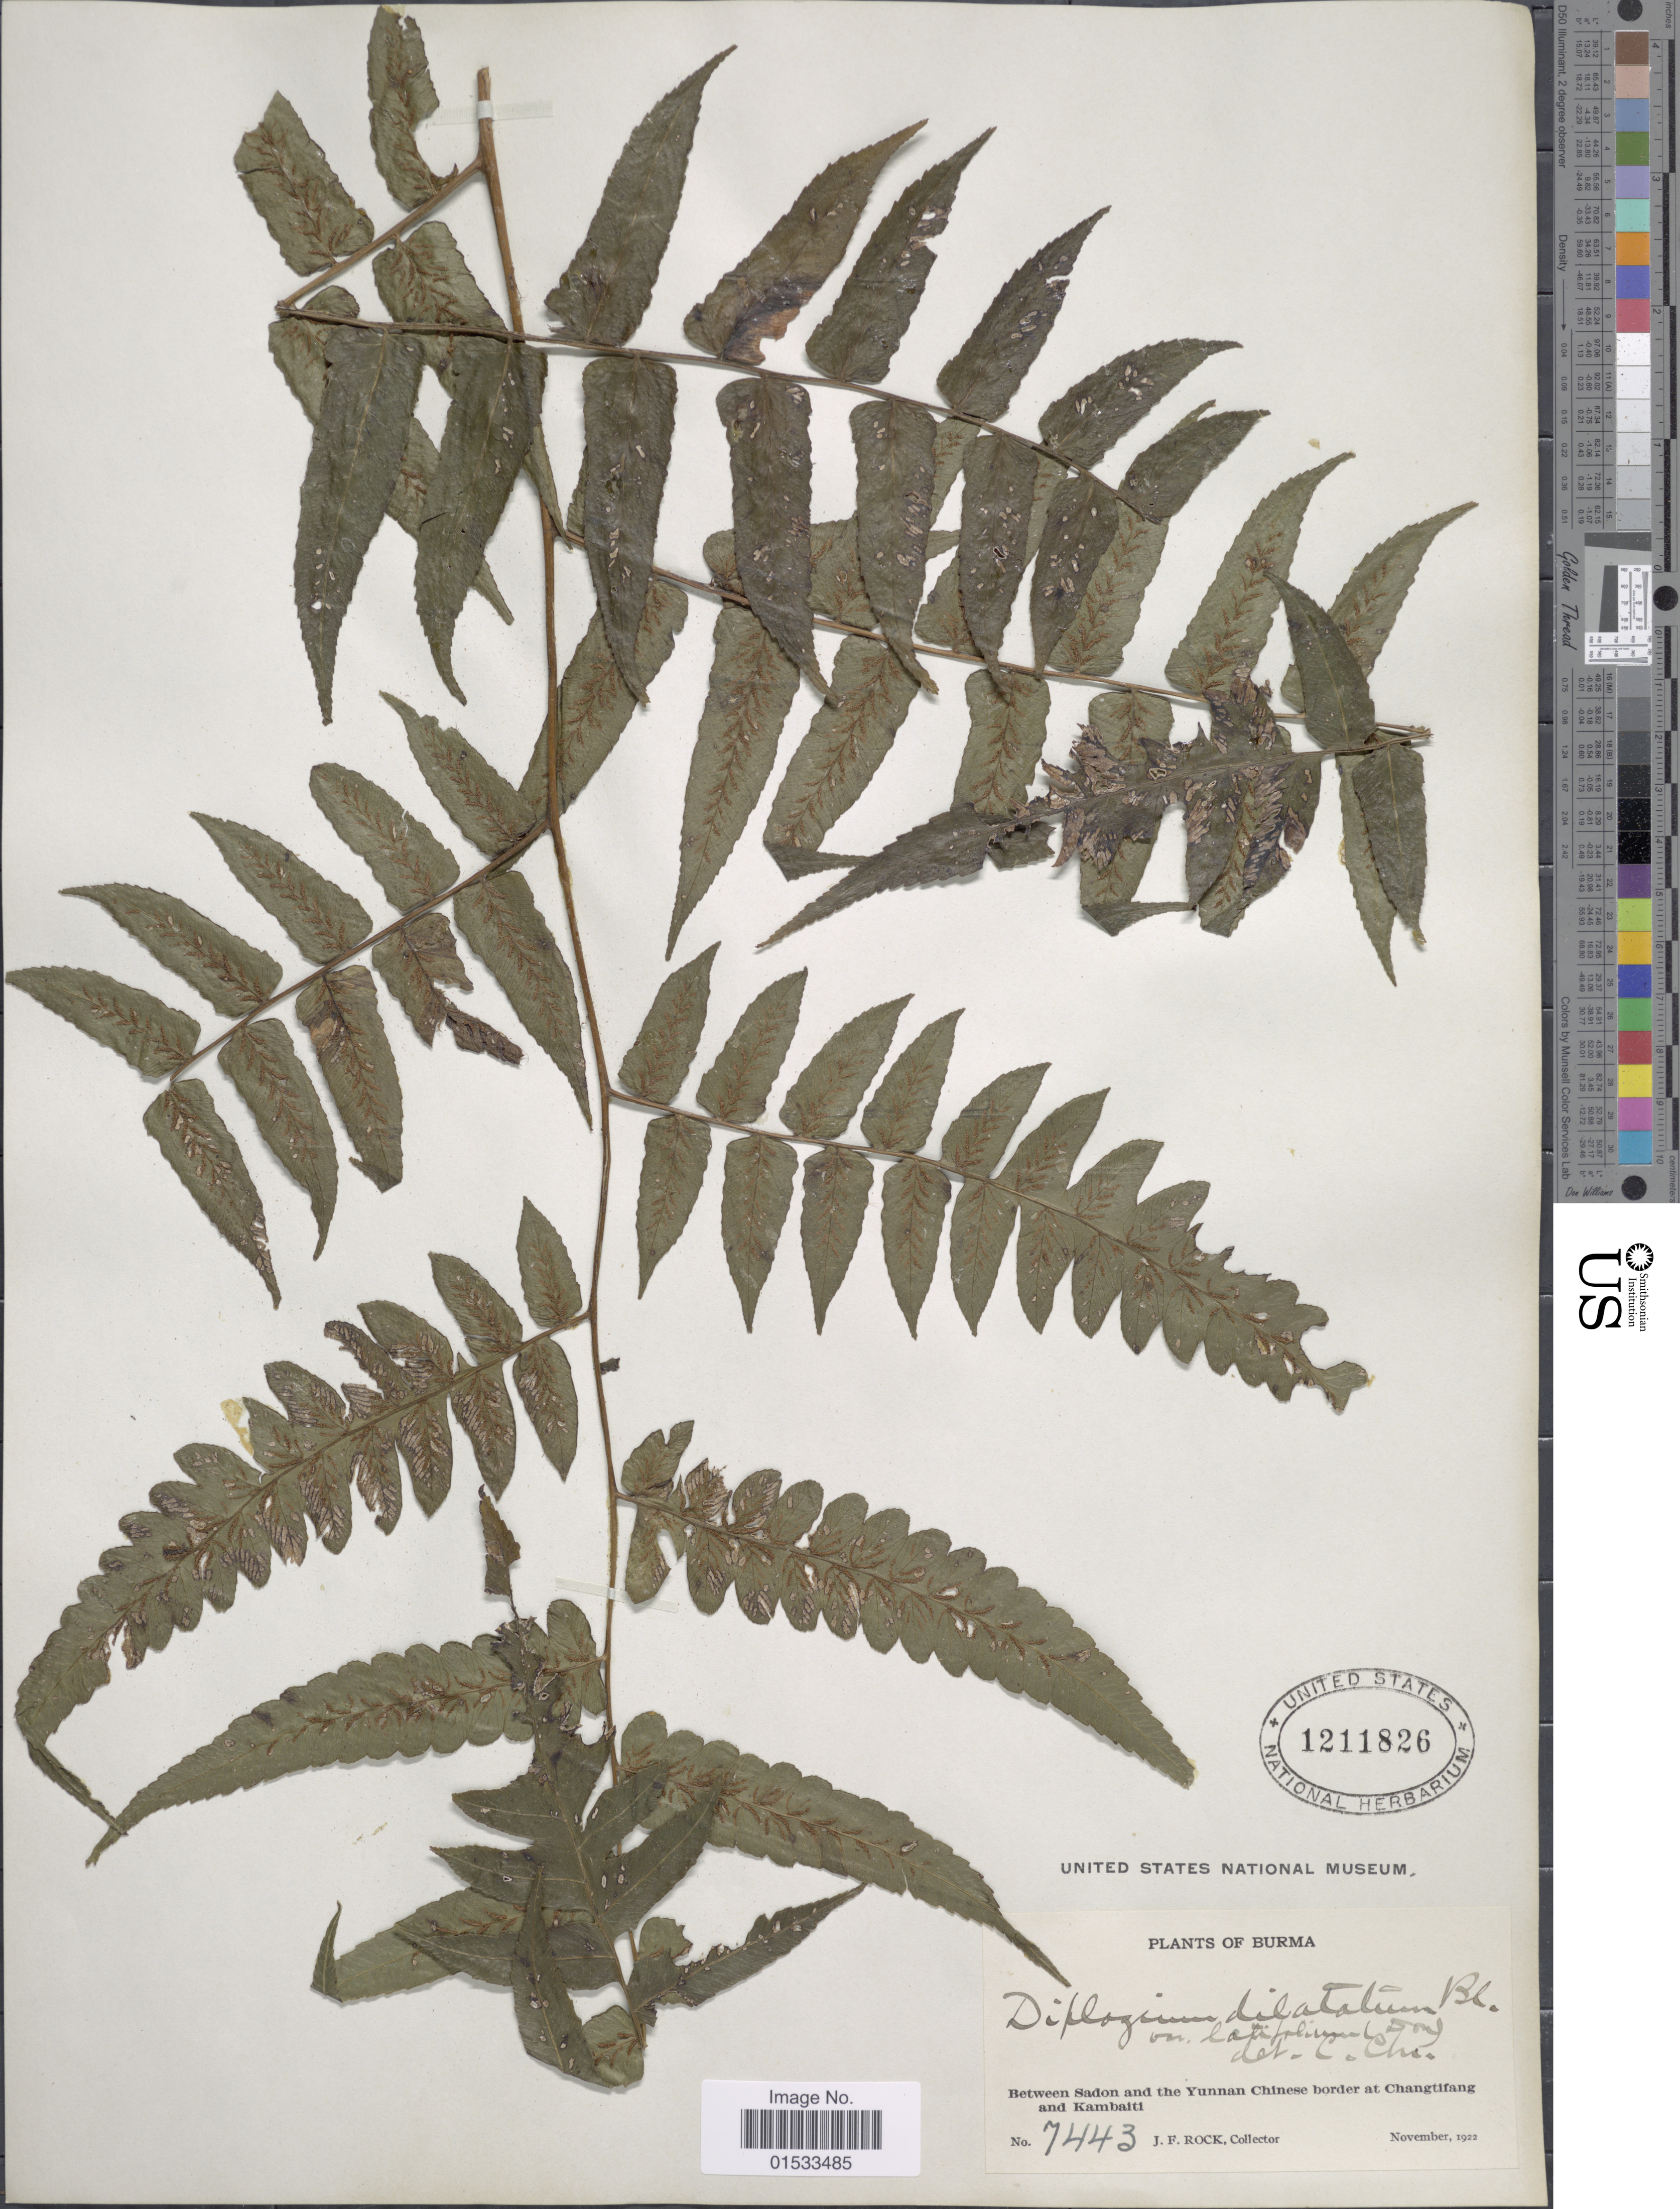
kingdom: Plantae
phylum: Tracheophyta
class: Polypodiopsida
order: Polypodiales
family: Athyriaceae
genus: Diplazium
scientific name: Diplazium dilatatum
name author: Blume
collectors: J. Rock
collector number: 7443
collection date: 1922-11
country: Myanmar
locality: Burma, Between Sadon and the Yunnan Chinese borderat Changtifang and Kambaiti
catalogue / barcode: US 1211826